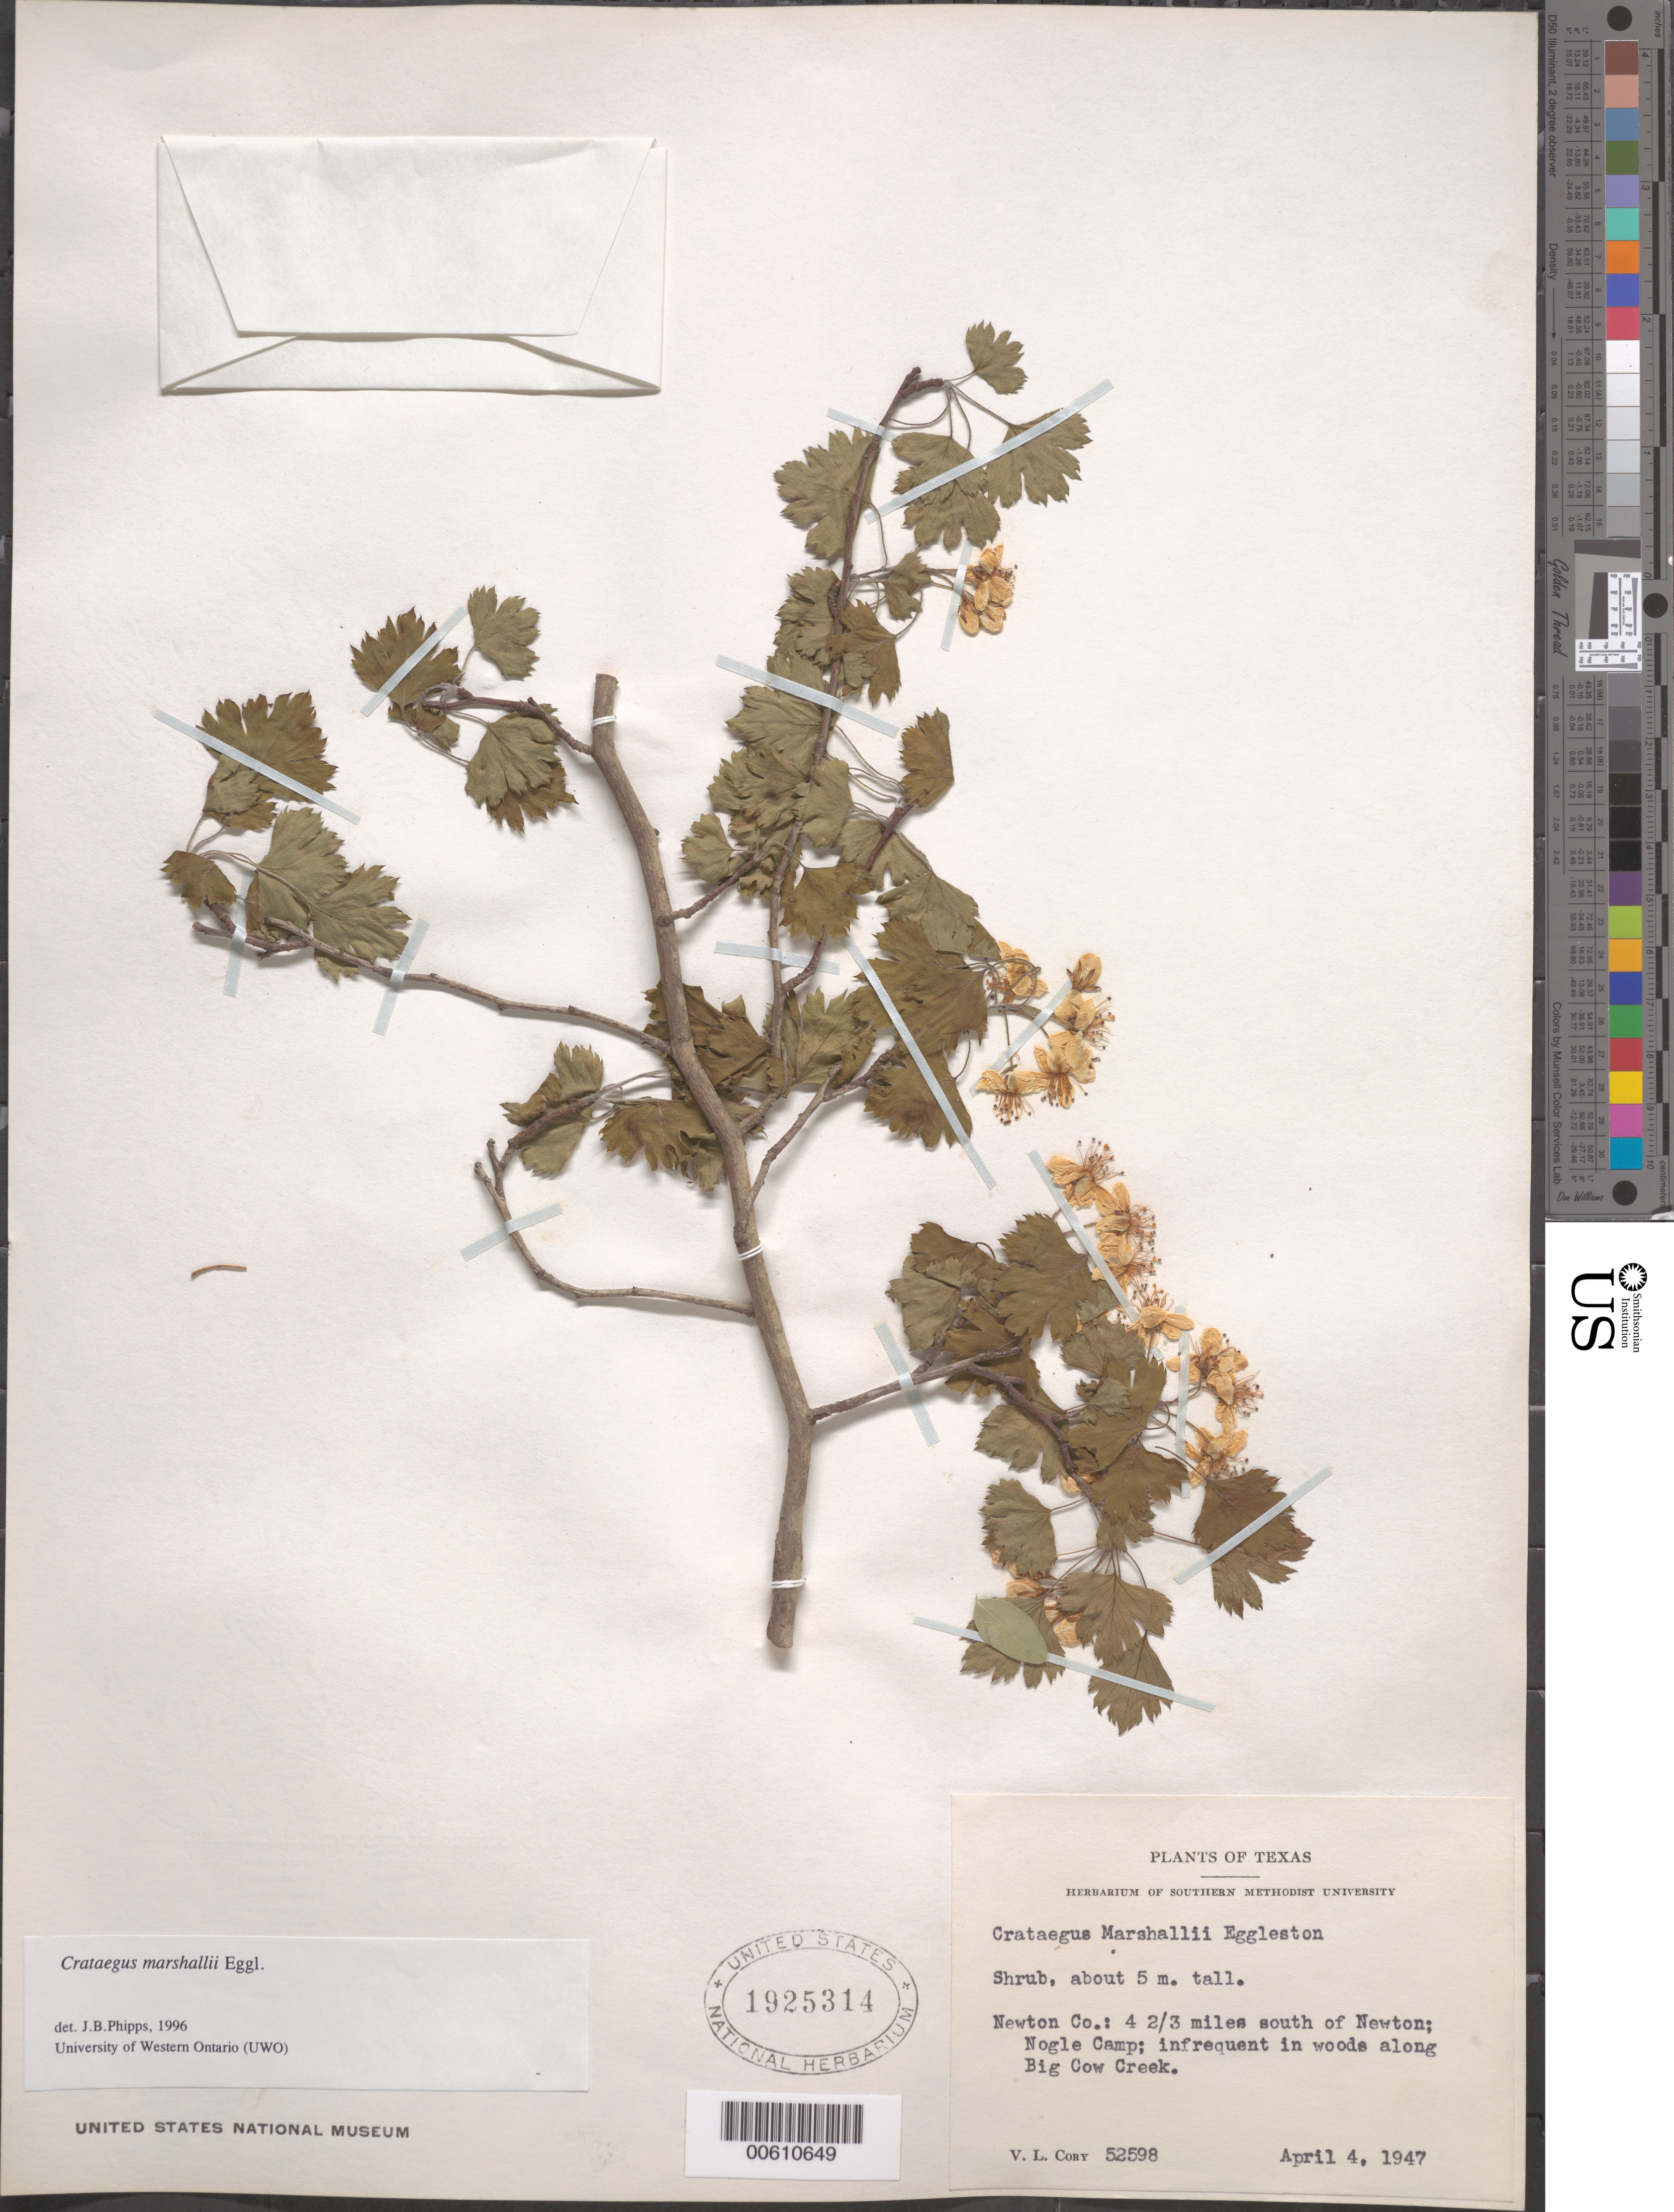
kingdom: Plantae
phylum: Tracheophyta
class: Magnoliopsida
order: Rosales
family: Rosaceae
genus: Crataegus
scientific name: Crataegus marshallii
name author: Eggl.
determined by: Phipps, James B., (UWO), University of Western Ontario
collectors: V. Cory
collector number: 52598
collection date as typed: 04 Apr 1947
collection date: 1947-04-04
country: United States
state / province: Texas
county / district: Newton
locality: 4 2/3 miles S of Newton: Nogle Camp. Along Big Cow Creek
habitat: In woods along creek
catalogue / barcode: US 1925314